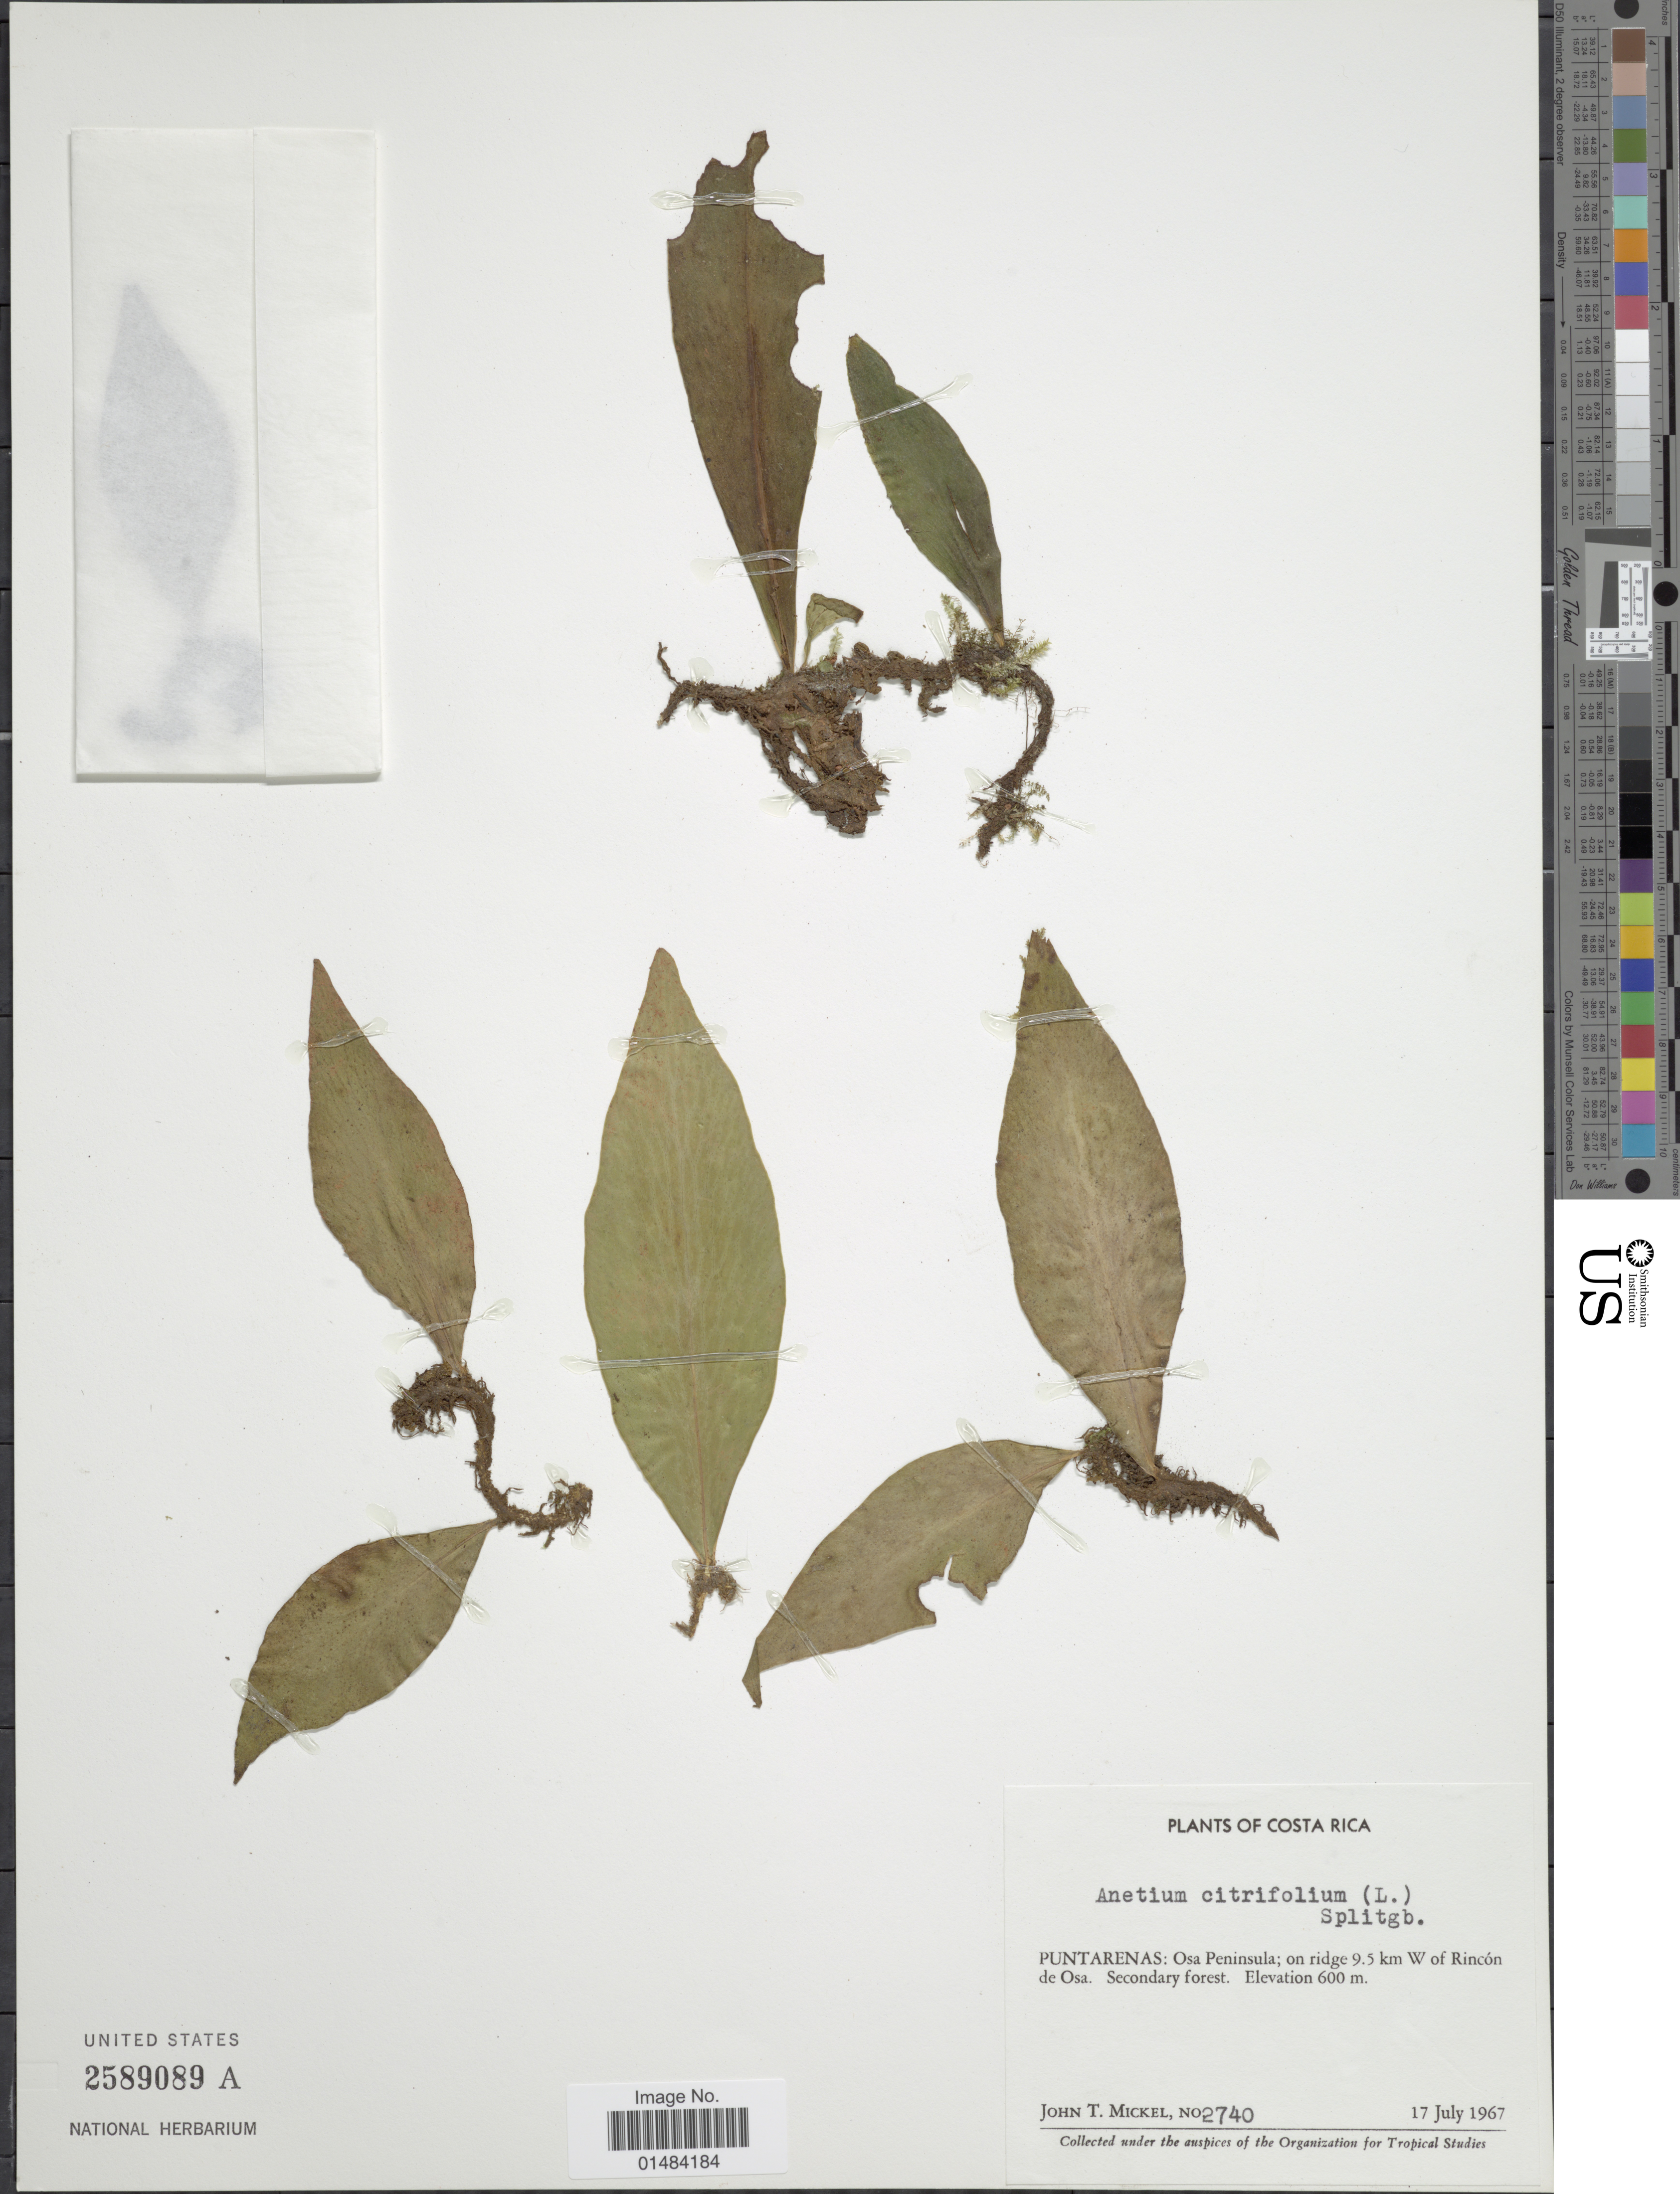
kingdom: Plantae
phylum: Tracheophyta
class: Polypodiopsida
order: Polypodiales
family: Pteridaceae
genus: Anetium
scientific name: Anetium citrifolium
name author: (L.) Splitg.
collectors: J. T. Mickel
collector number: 2740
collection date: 1967-07-17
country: Costa Rica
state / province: Puntarenas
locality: Costa Rica, Puntarenas: Osa Peninsula; on ridge 9.5 km W of Rincon de Osa. Secondary forest.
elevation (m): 600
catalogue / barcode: US 2589089A